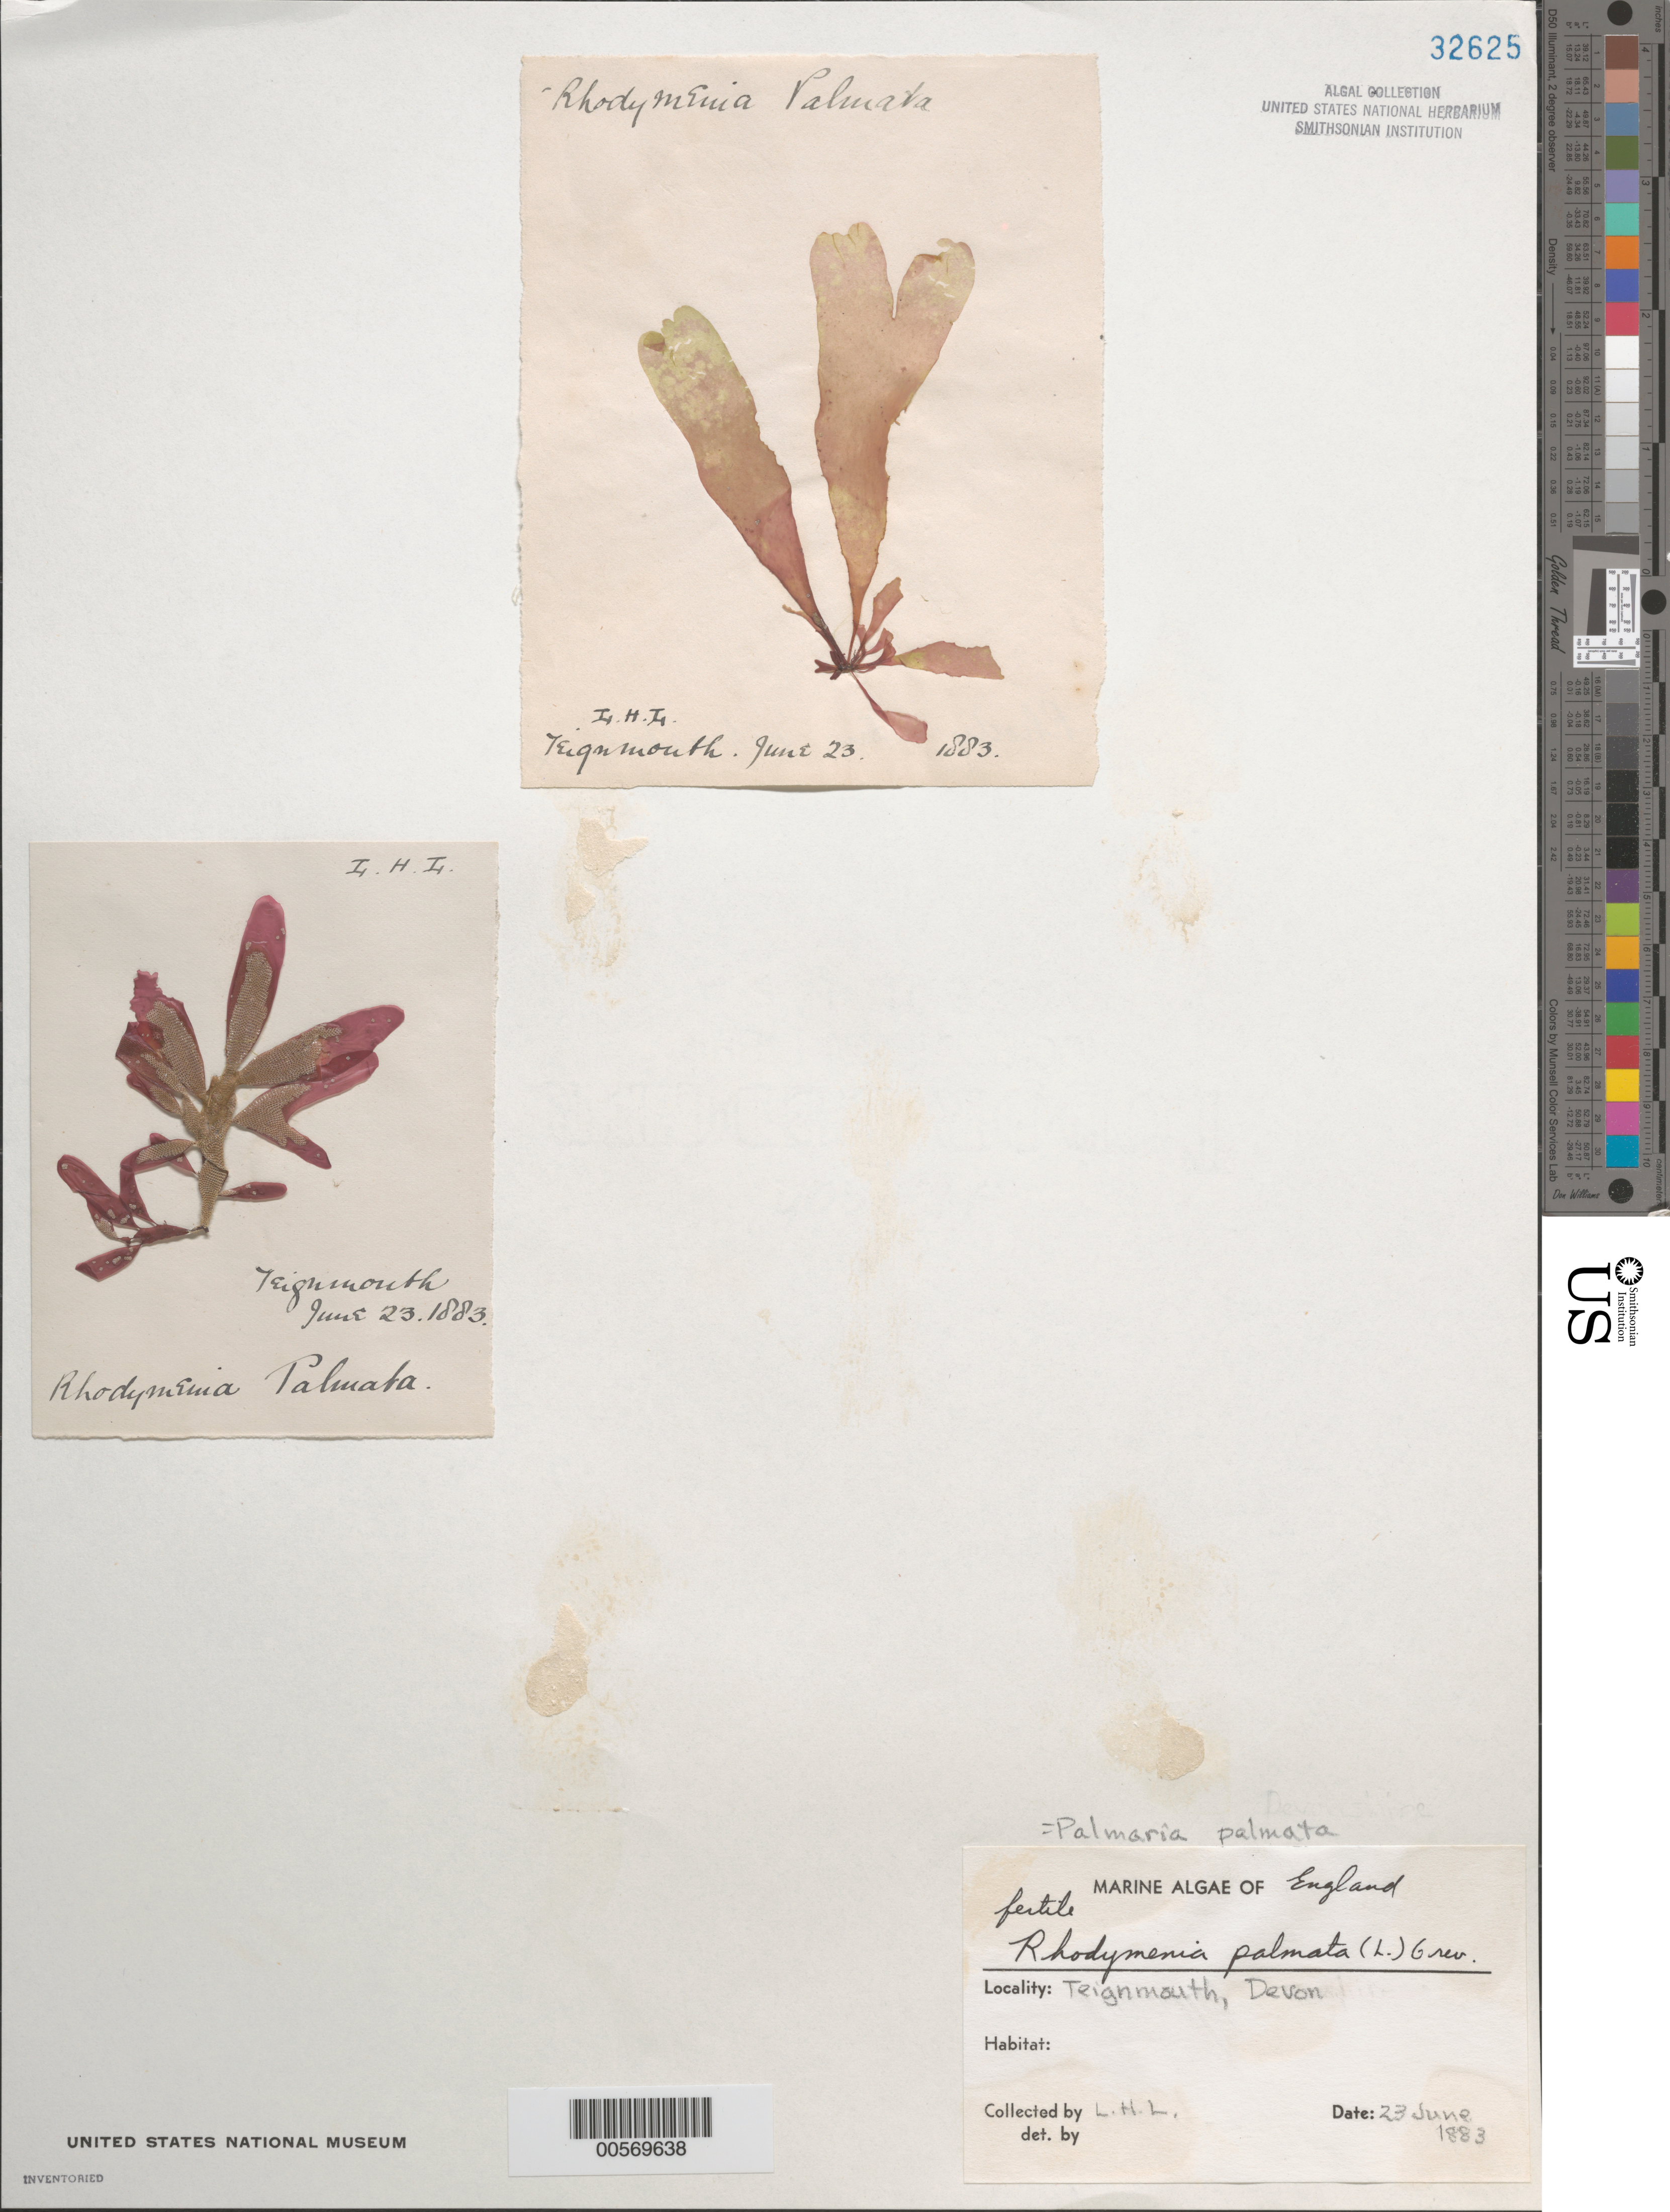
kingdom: Plantae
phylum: Rhodophyta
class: Florideophyceae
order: Palmariales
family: Palmariaceae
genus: Palmaria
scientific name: Palmaria palmata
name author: (L.) F. Weber & D. Mohr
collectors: L.H.L.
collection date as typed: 23 Jun 1883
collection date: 1883-06-23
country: United Kingdom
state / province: England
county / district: Devon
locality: Teignmouth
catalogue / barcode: US 32625